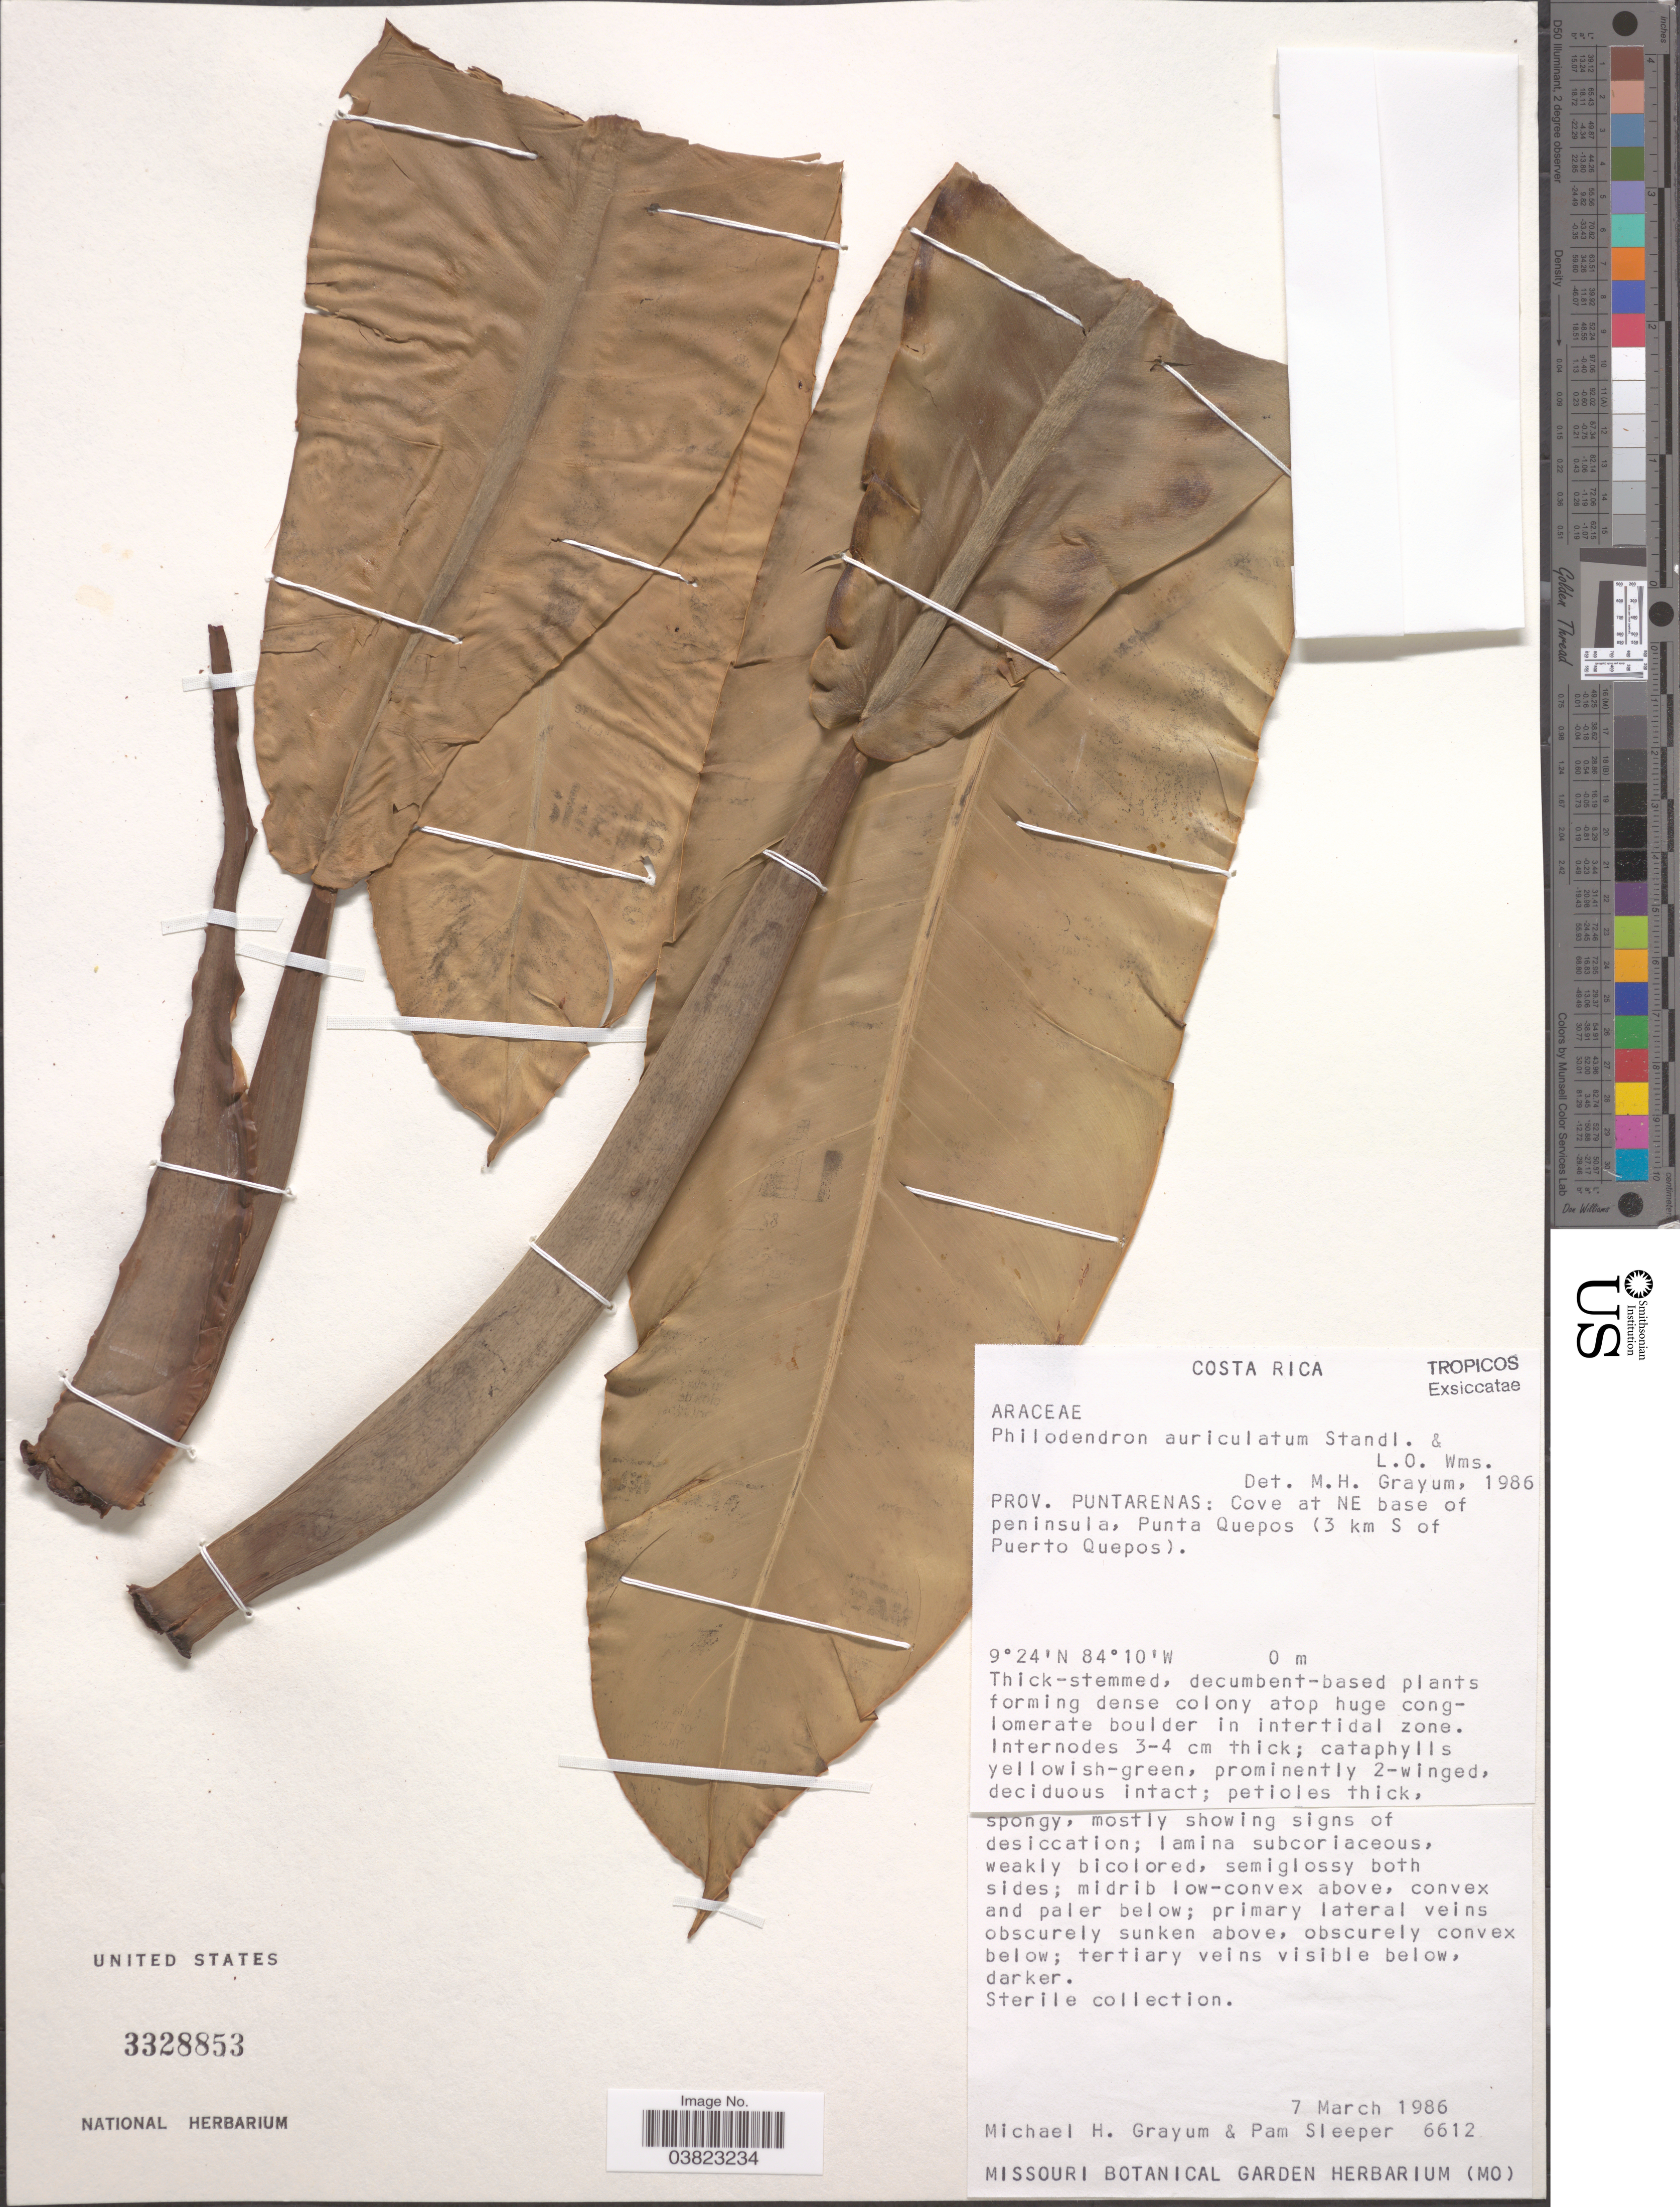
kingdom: Plantae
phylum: Tracheophyta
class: Liliopsida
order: Alismatales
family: Araceae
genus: Philodendron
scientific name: Philodendron auriculatum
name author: Standl. & L.O. Williams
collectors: M. H. Grayum & P. Sleeper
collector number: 6612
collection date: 1986-03-07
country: Costa Rica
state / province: Puntarenas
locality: Cove at NE base of peninsula, Punta Quepos (3 km S of Puerto Quepos).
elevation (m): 0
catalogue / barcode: US 3328853